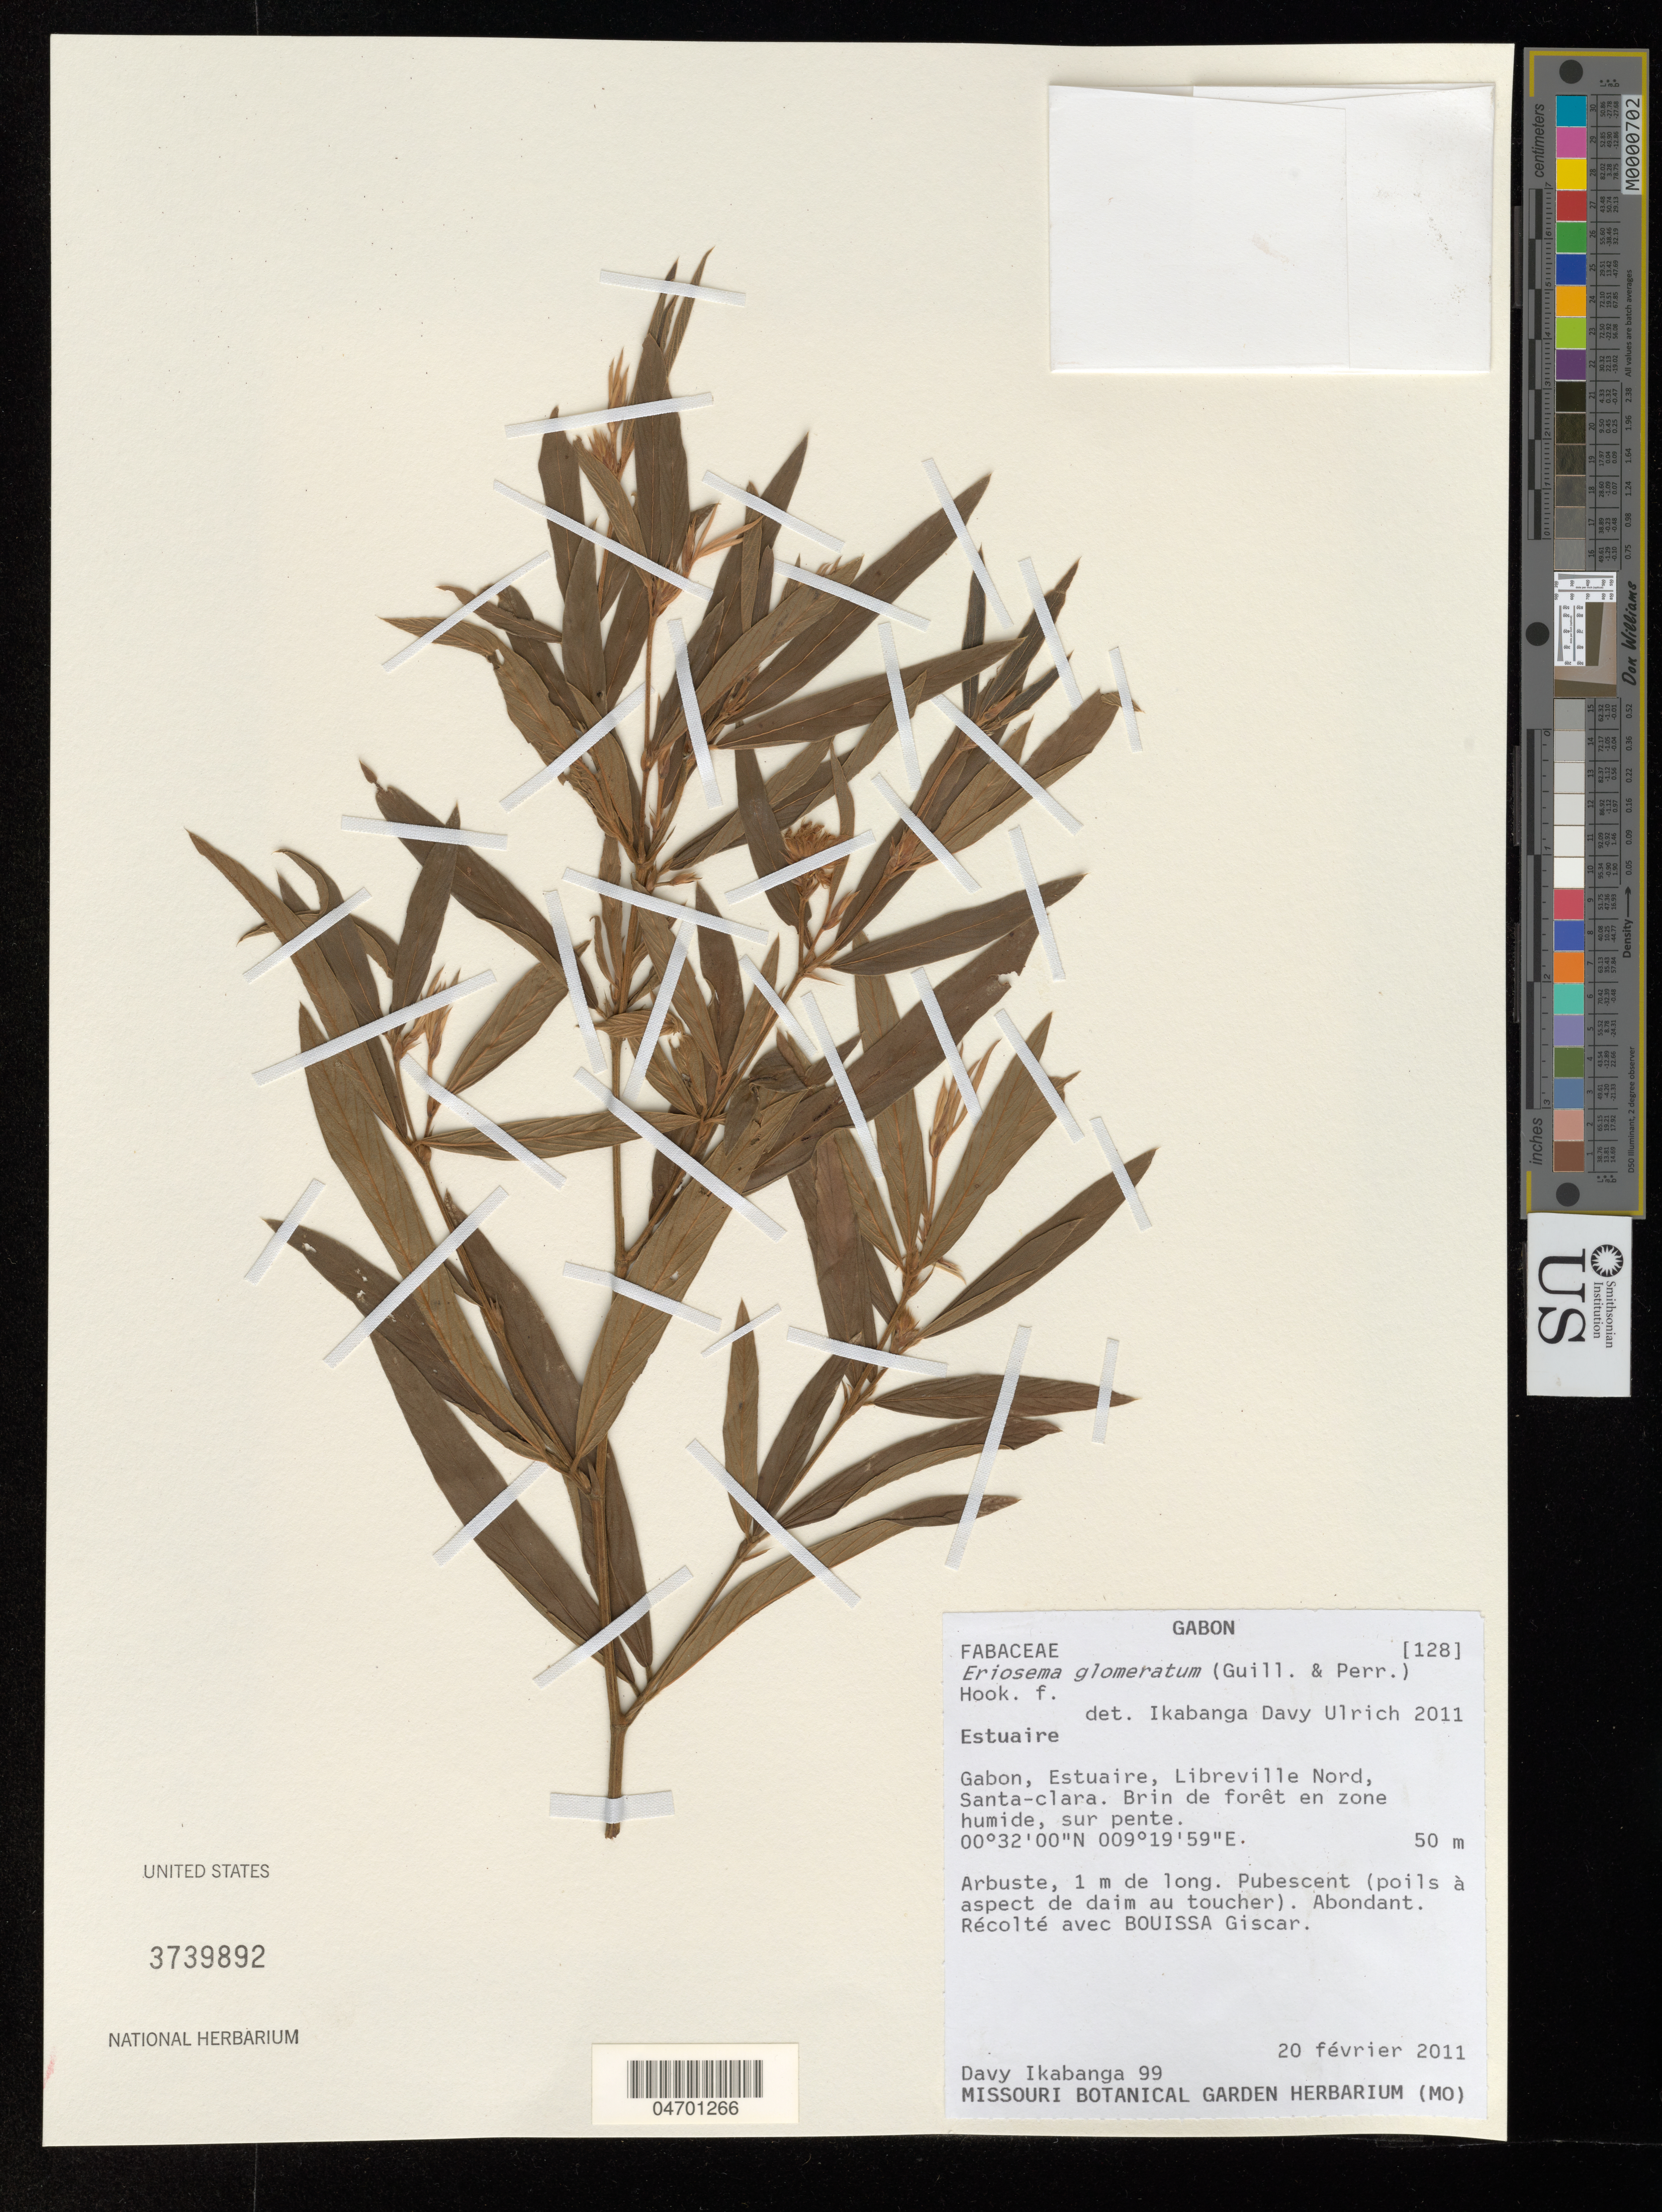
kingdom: Plantae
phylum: Tracheophyta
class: Magnoliopsida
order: Fabales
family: Fabaceae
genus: Eriosema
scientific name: Eriosema glomeratum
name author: (Guill. & Perr.) Hook. f.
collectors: D. Ikabanga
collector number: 99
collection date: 2011-02-20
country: Gabon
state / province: Estuaire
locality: Libreville Nord, Santa-clara. Brin de forêt en zone humide, sur pente.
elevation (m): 50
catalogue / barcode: US 3739892